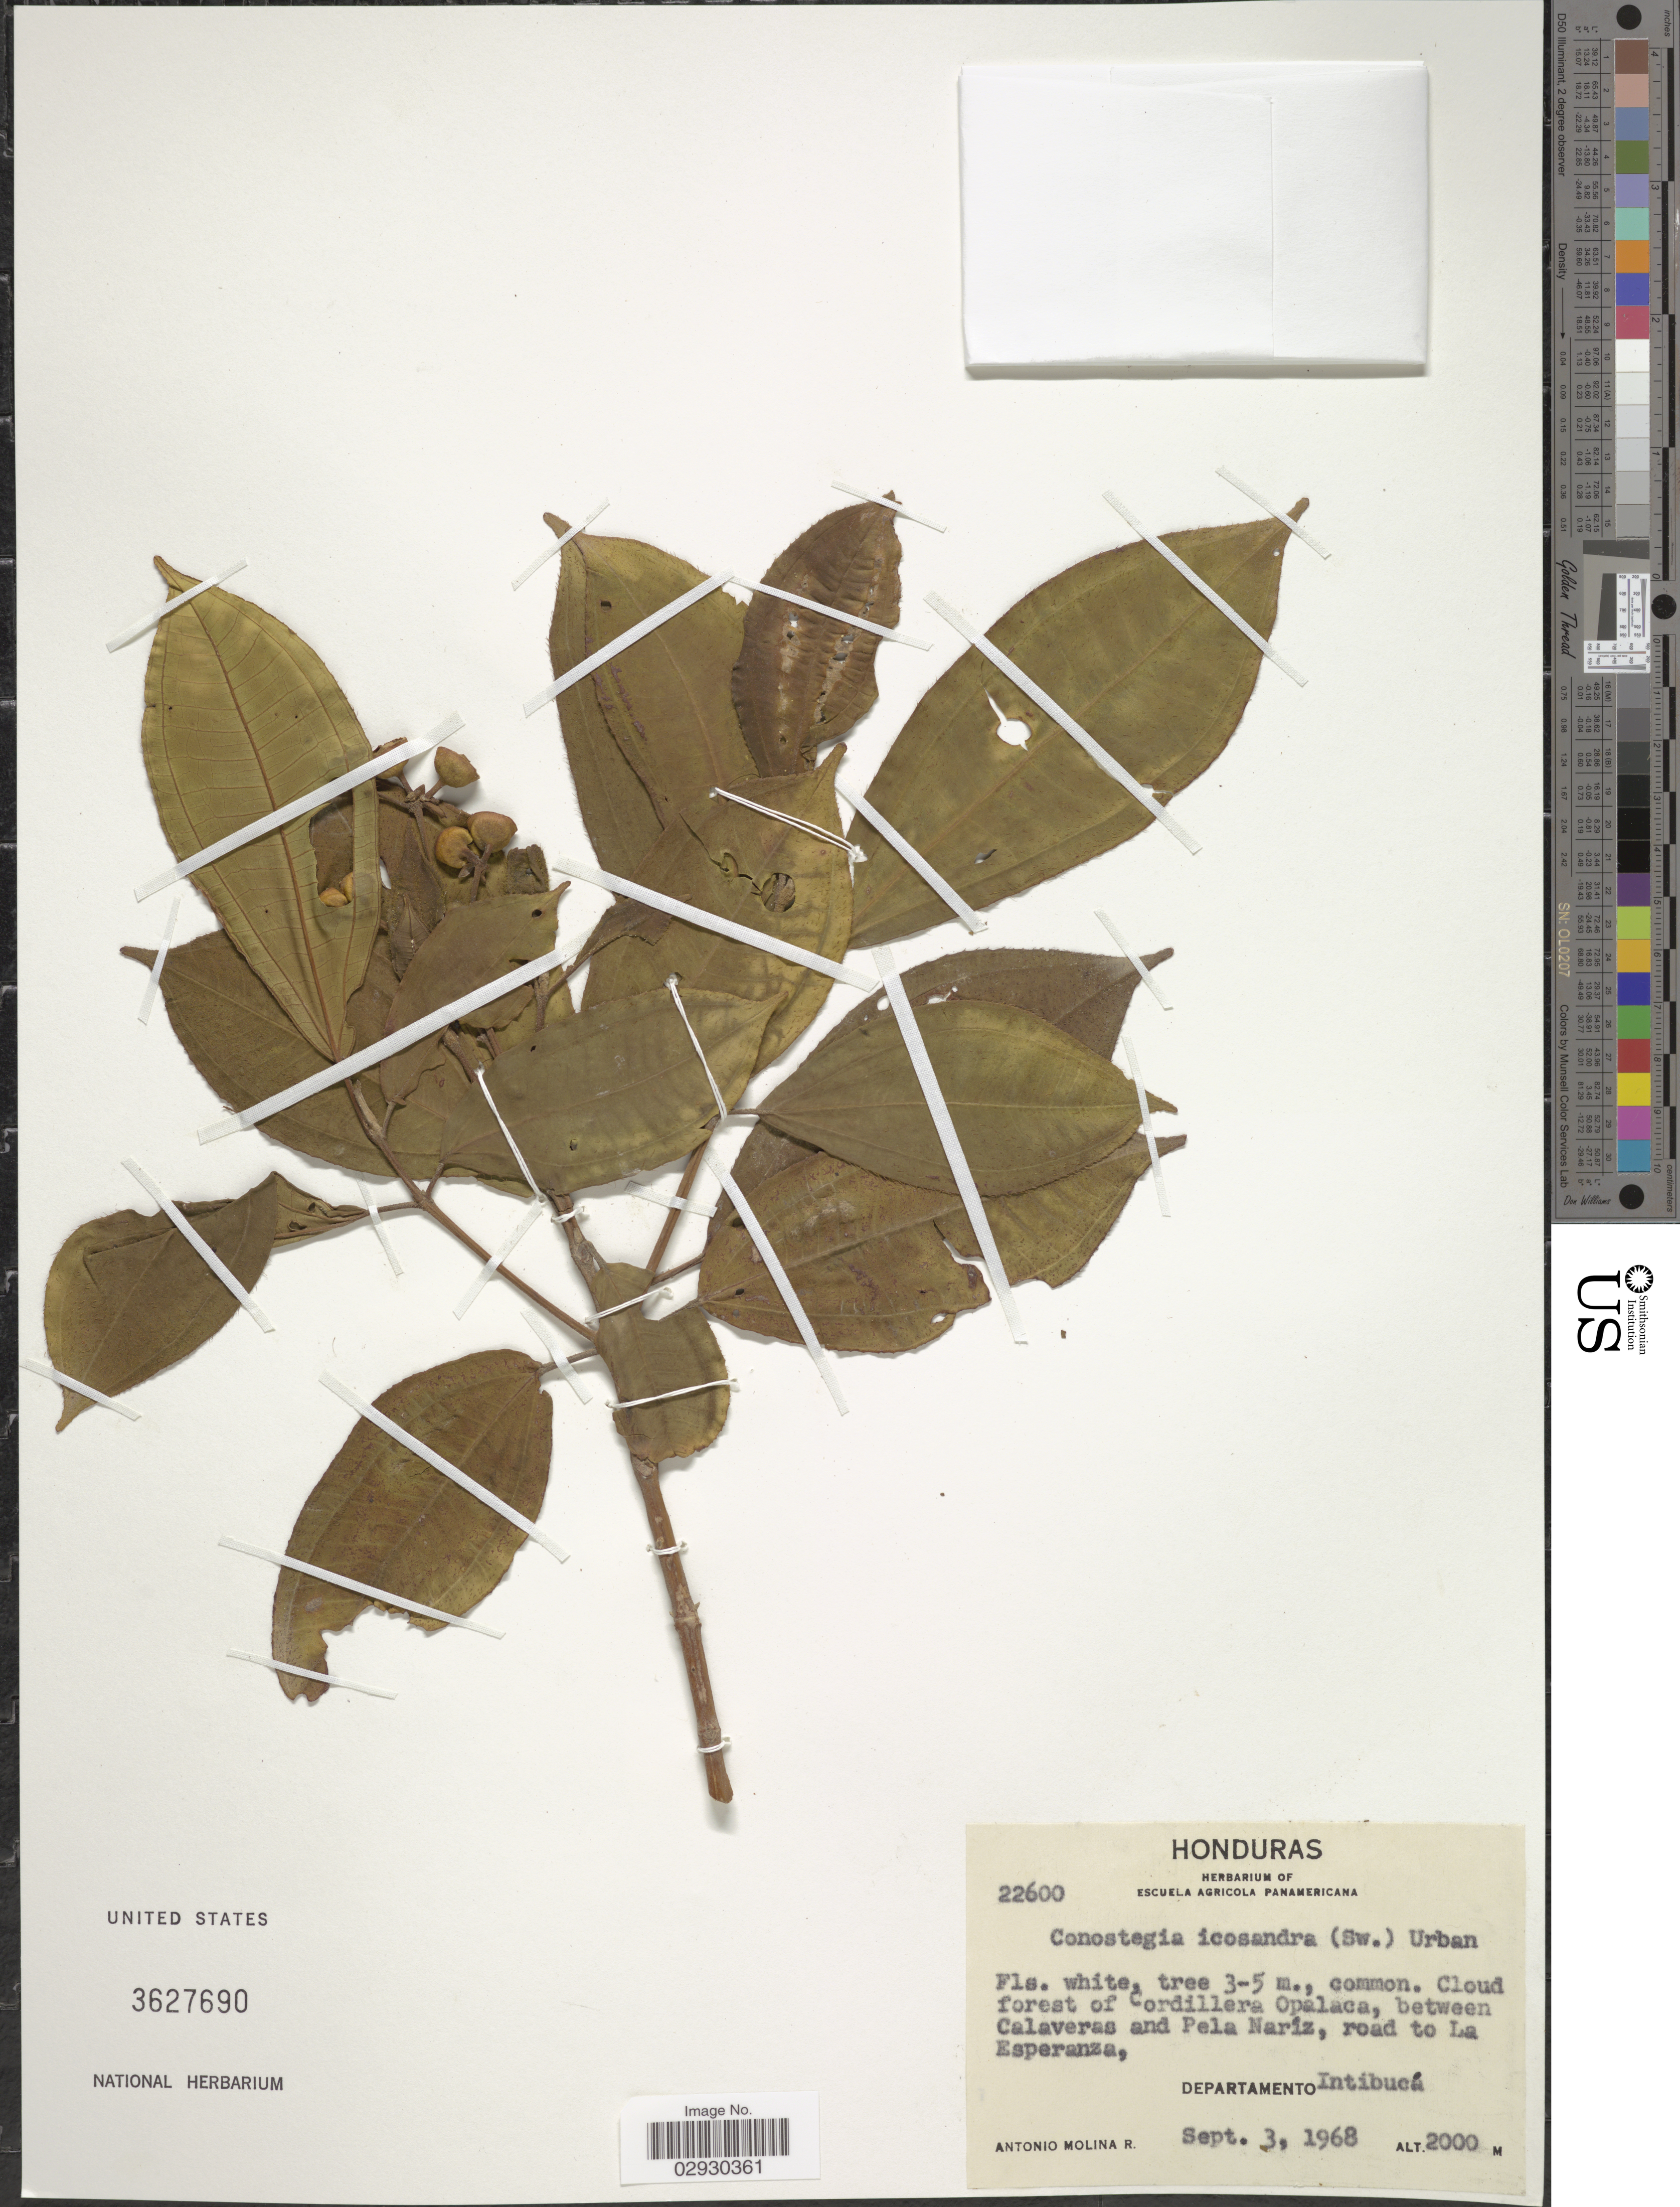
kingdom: Plantae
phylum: Tracheophyta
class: Magnoliopsida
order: Myrtales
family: Melastomataceae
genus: Conostegia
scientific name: Conostegia icosandra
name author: (Sw.) Urb.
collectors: A. Molina R.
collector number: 22600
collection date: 1968-09-03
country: Honduras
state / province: Intibuca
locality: Cordillera Opalaca, between Calaveras and Pela Naríz, road to La Esperanza, Departamento Intibucá.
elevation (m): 2000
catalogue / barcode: US 3627690